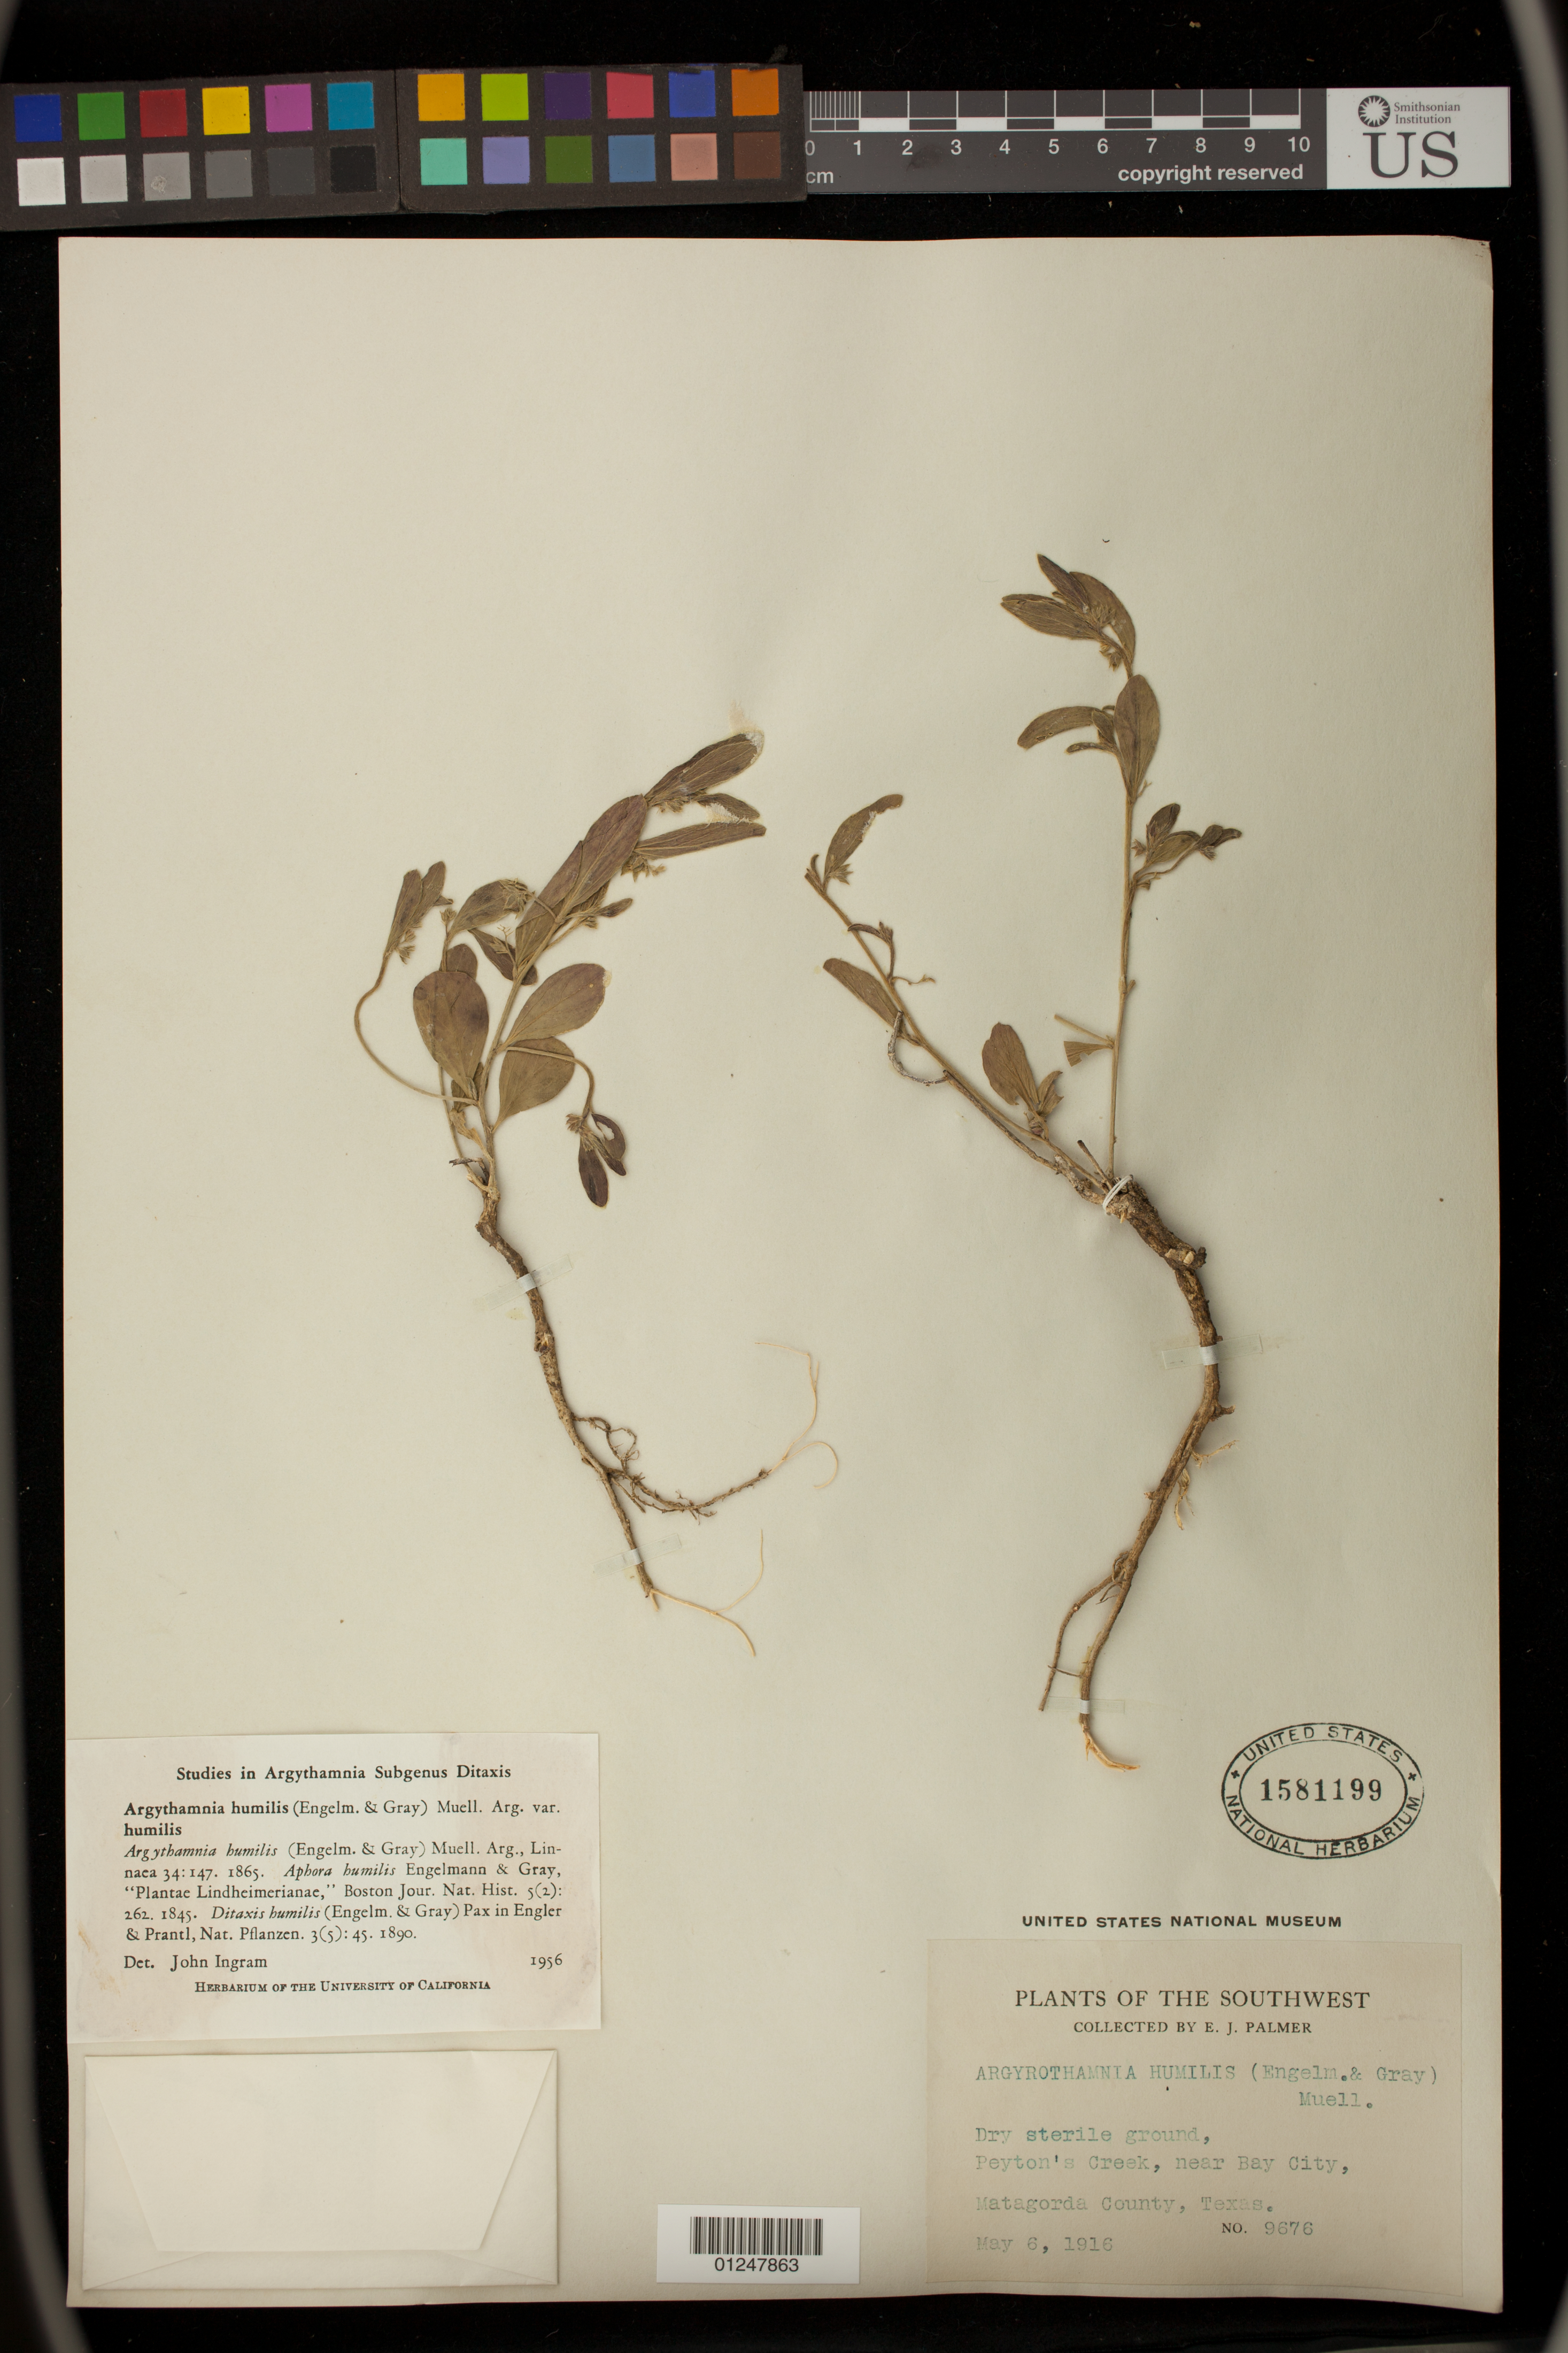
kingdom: Plantae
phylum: Tracheophyta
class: Magnoliopsida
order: Malpighiales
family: Euphorbiaceae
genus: Argythamnia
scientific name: Argythamnia humilis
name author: (Engelm. & A. Gray) Müll. Arg.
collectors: E. J. Palmer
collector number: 9676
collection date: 1916-05-06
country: United States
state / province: Texas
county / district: Matagorda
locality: Peyton's Creek, near Bay City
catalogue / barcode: US 1581199